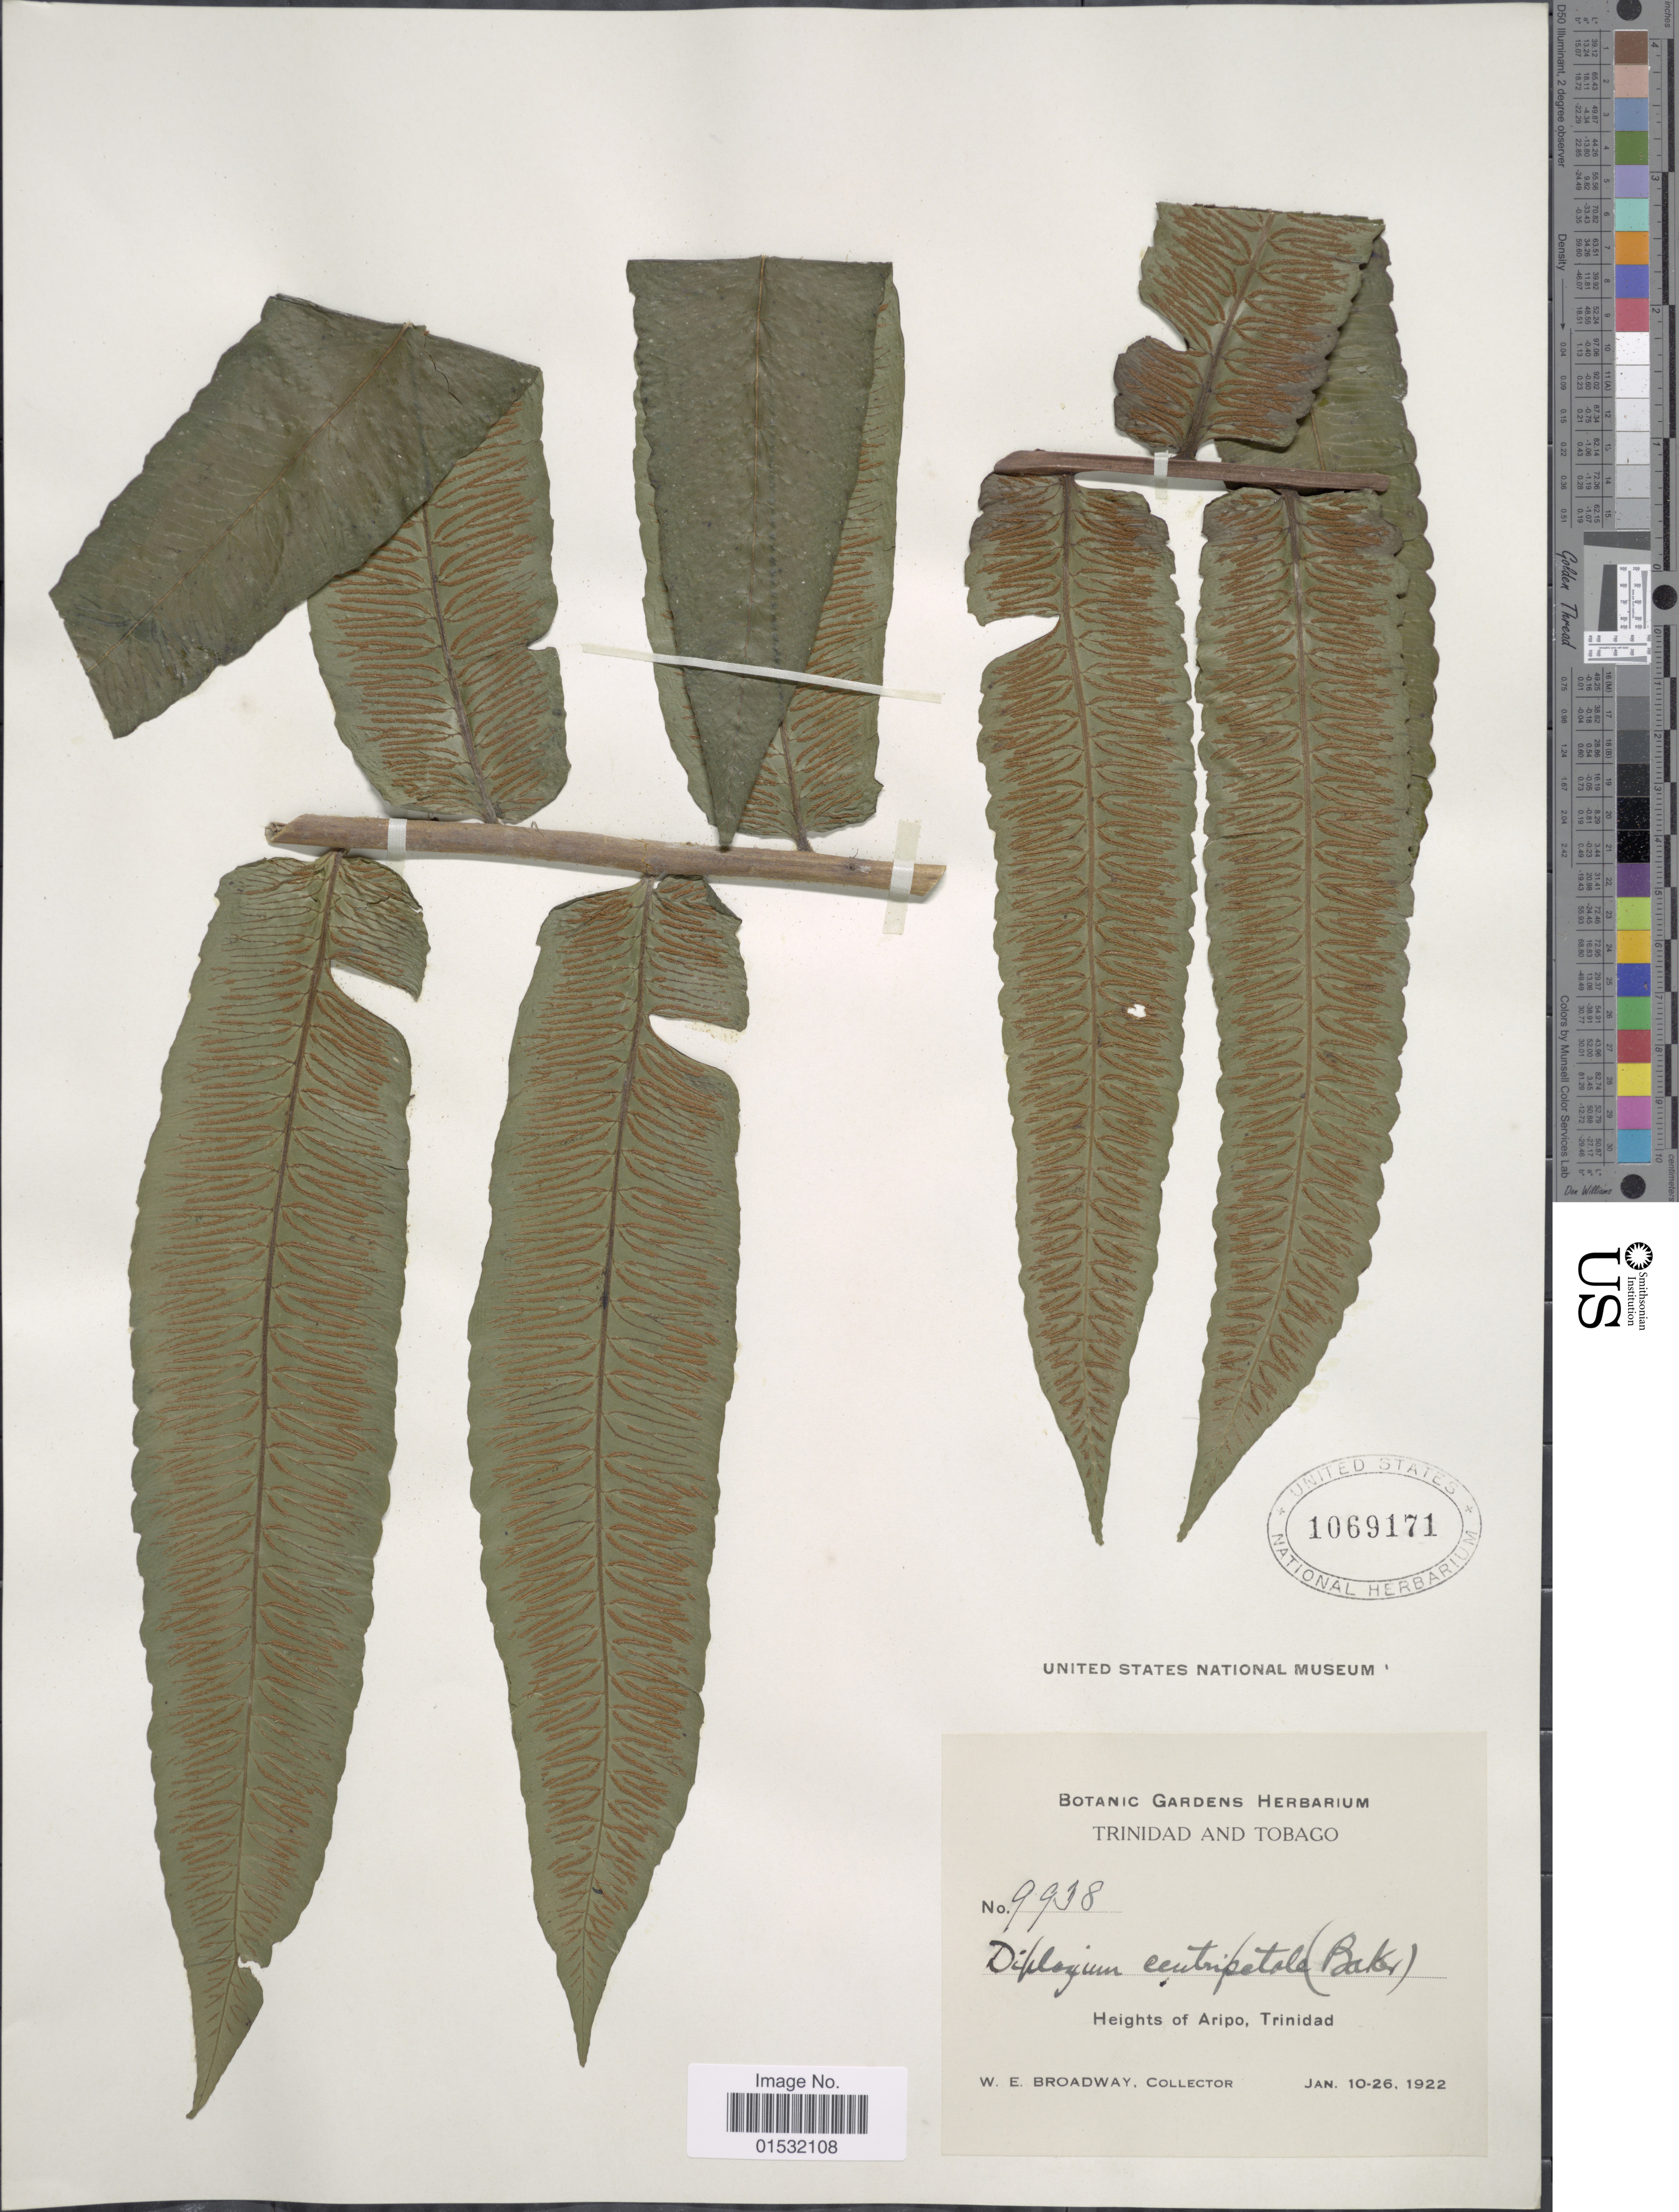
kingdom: Plantae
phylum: Tracheophyta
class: Polypodiopsida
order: Polypodiales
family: Athyriaceae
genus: Diplazium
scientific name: Diplazium centripetale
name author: (Baker) Maxon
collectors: W. E. Broadway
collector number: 9938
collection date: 1922-01-10/1922-01-26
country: Trinidad and Tobago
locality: Heights of Aripo, Trinidad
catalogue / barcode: US 1069171